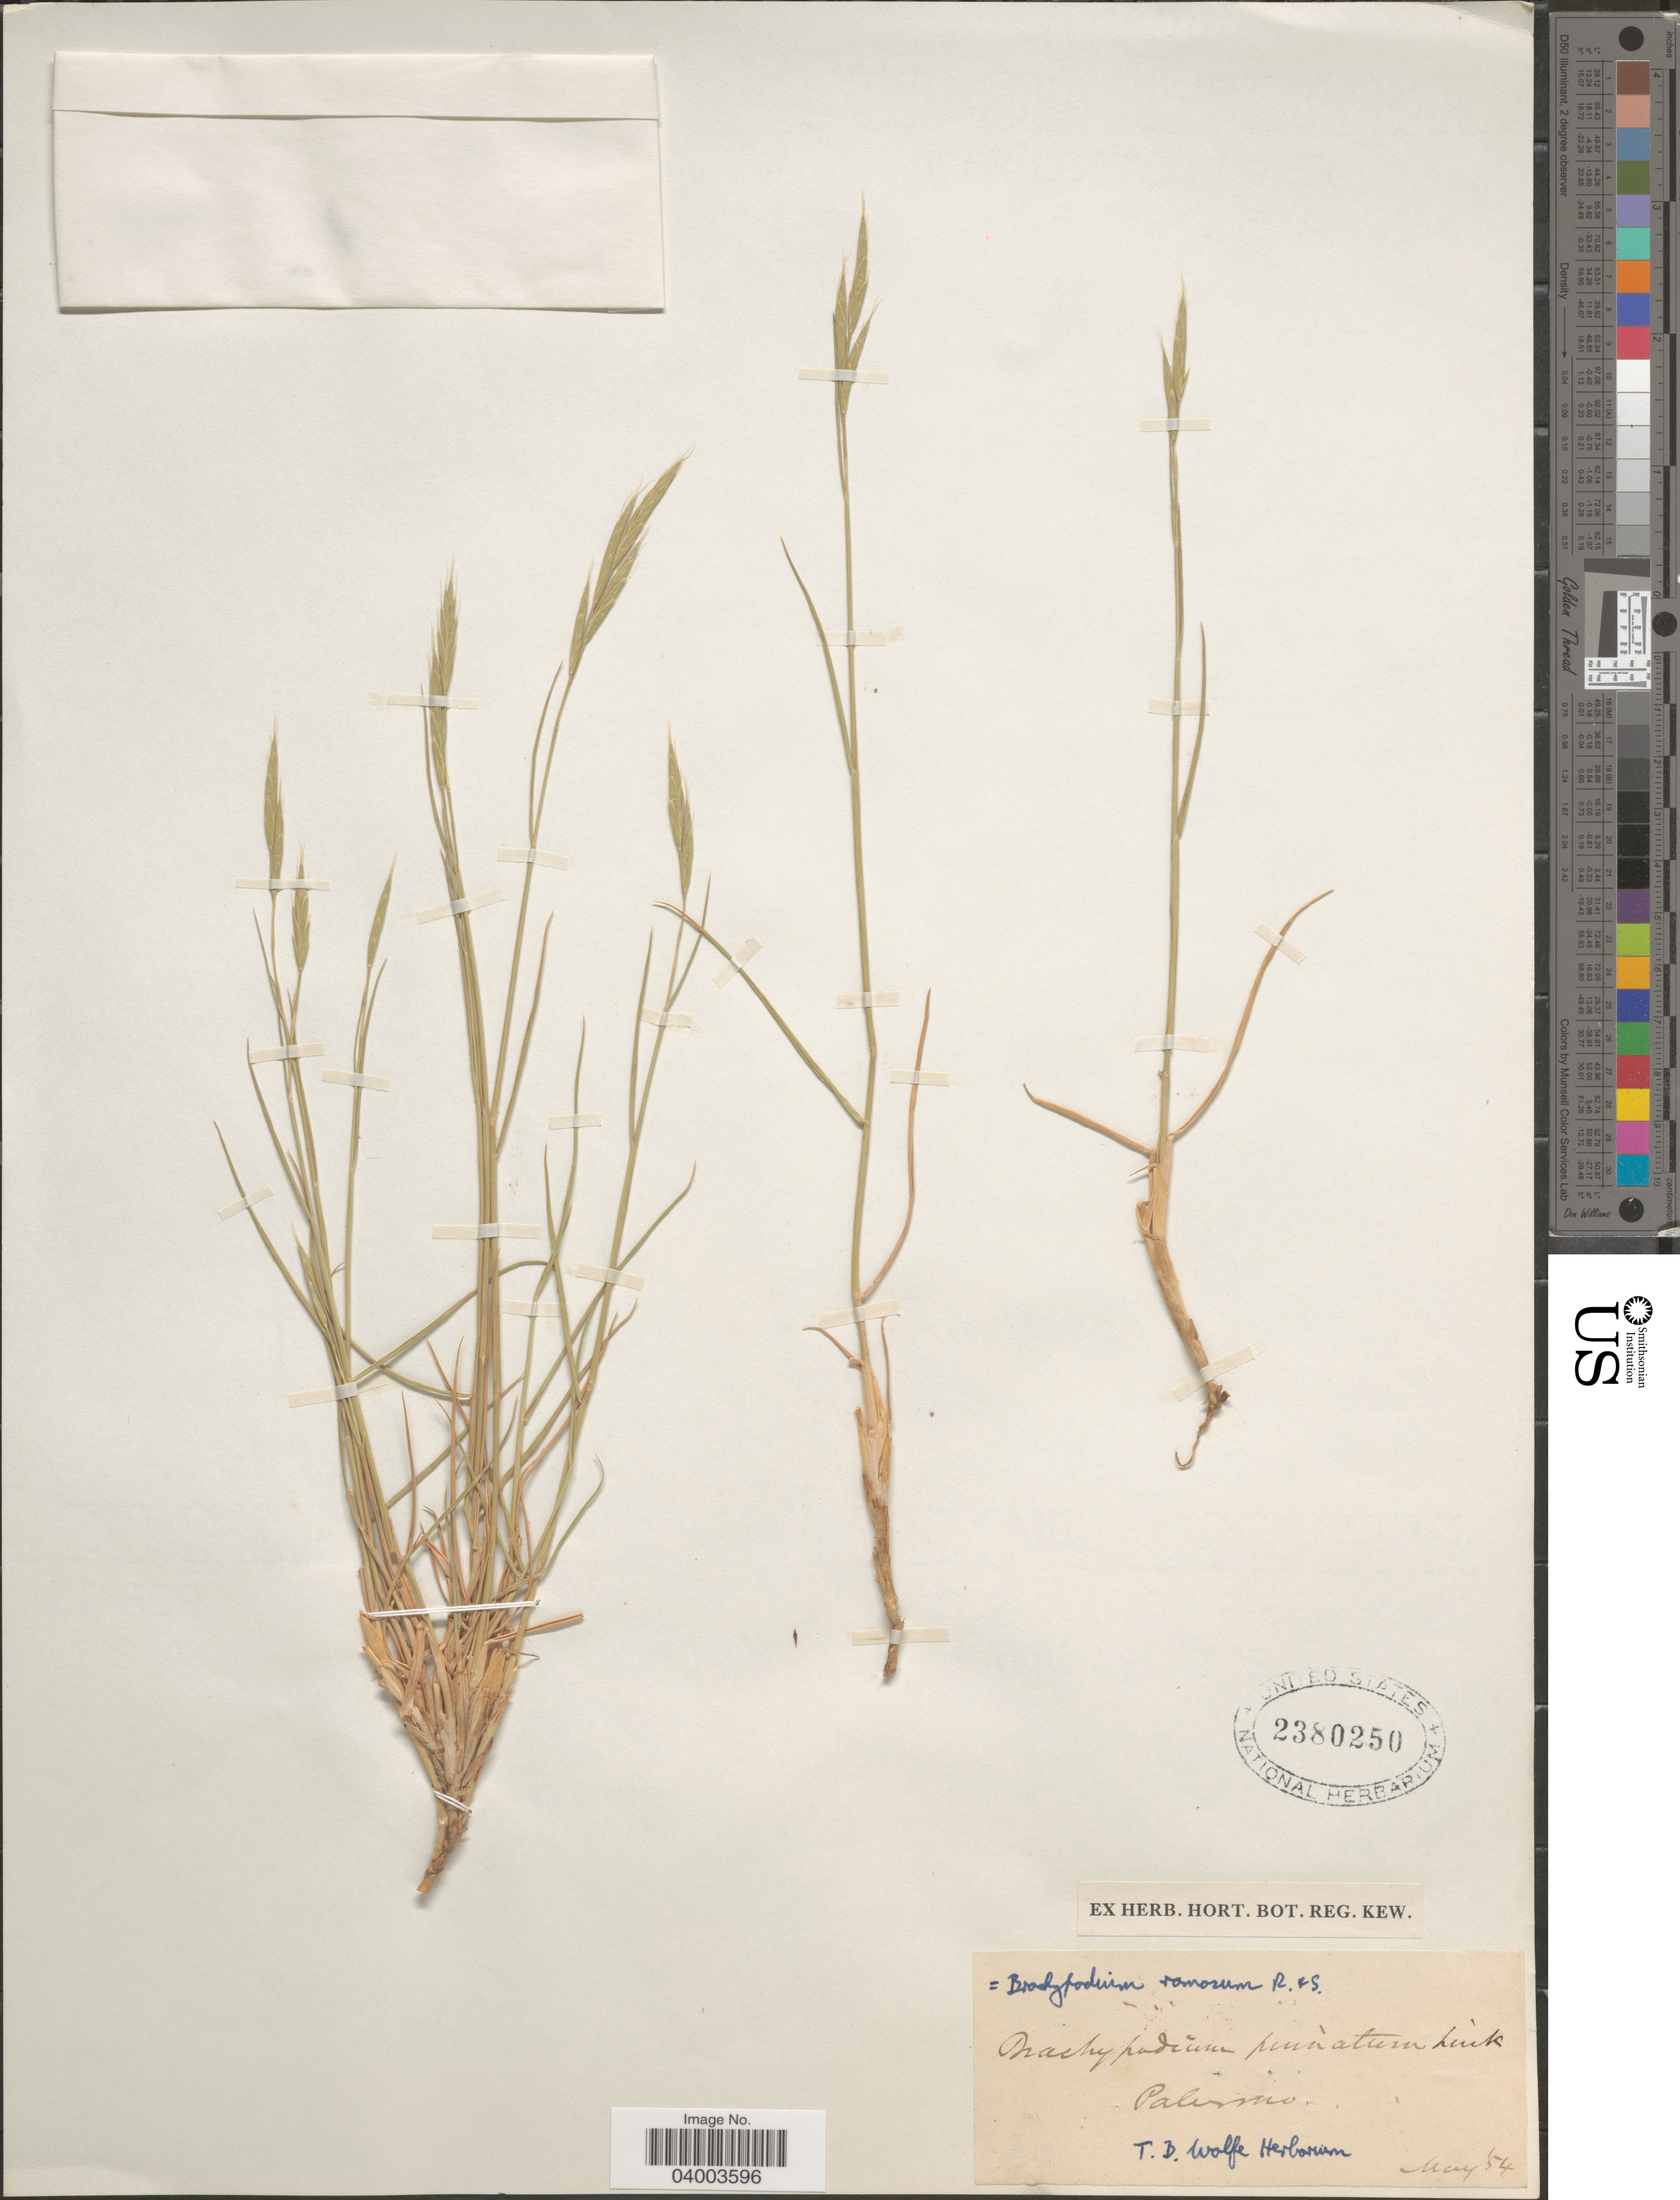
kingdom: Plantae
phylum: Tracheophyta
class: Liliopsida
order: Poales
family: Poaceae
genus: Brachypodium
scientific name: Brachypodium retusum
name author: (Pers.) P. Beauv.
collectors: Ex Herb. T. B. Wolfe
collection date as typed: Transcribed d/m/y: /5/54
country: Italy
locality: Palermo.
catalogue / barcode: US 2380250